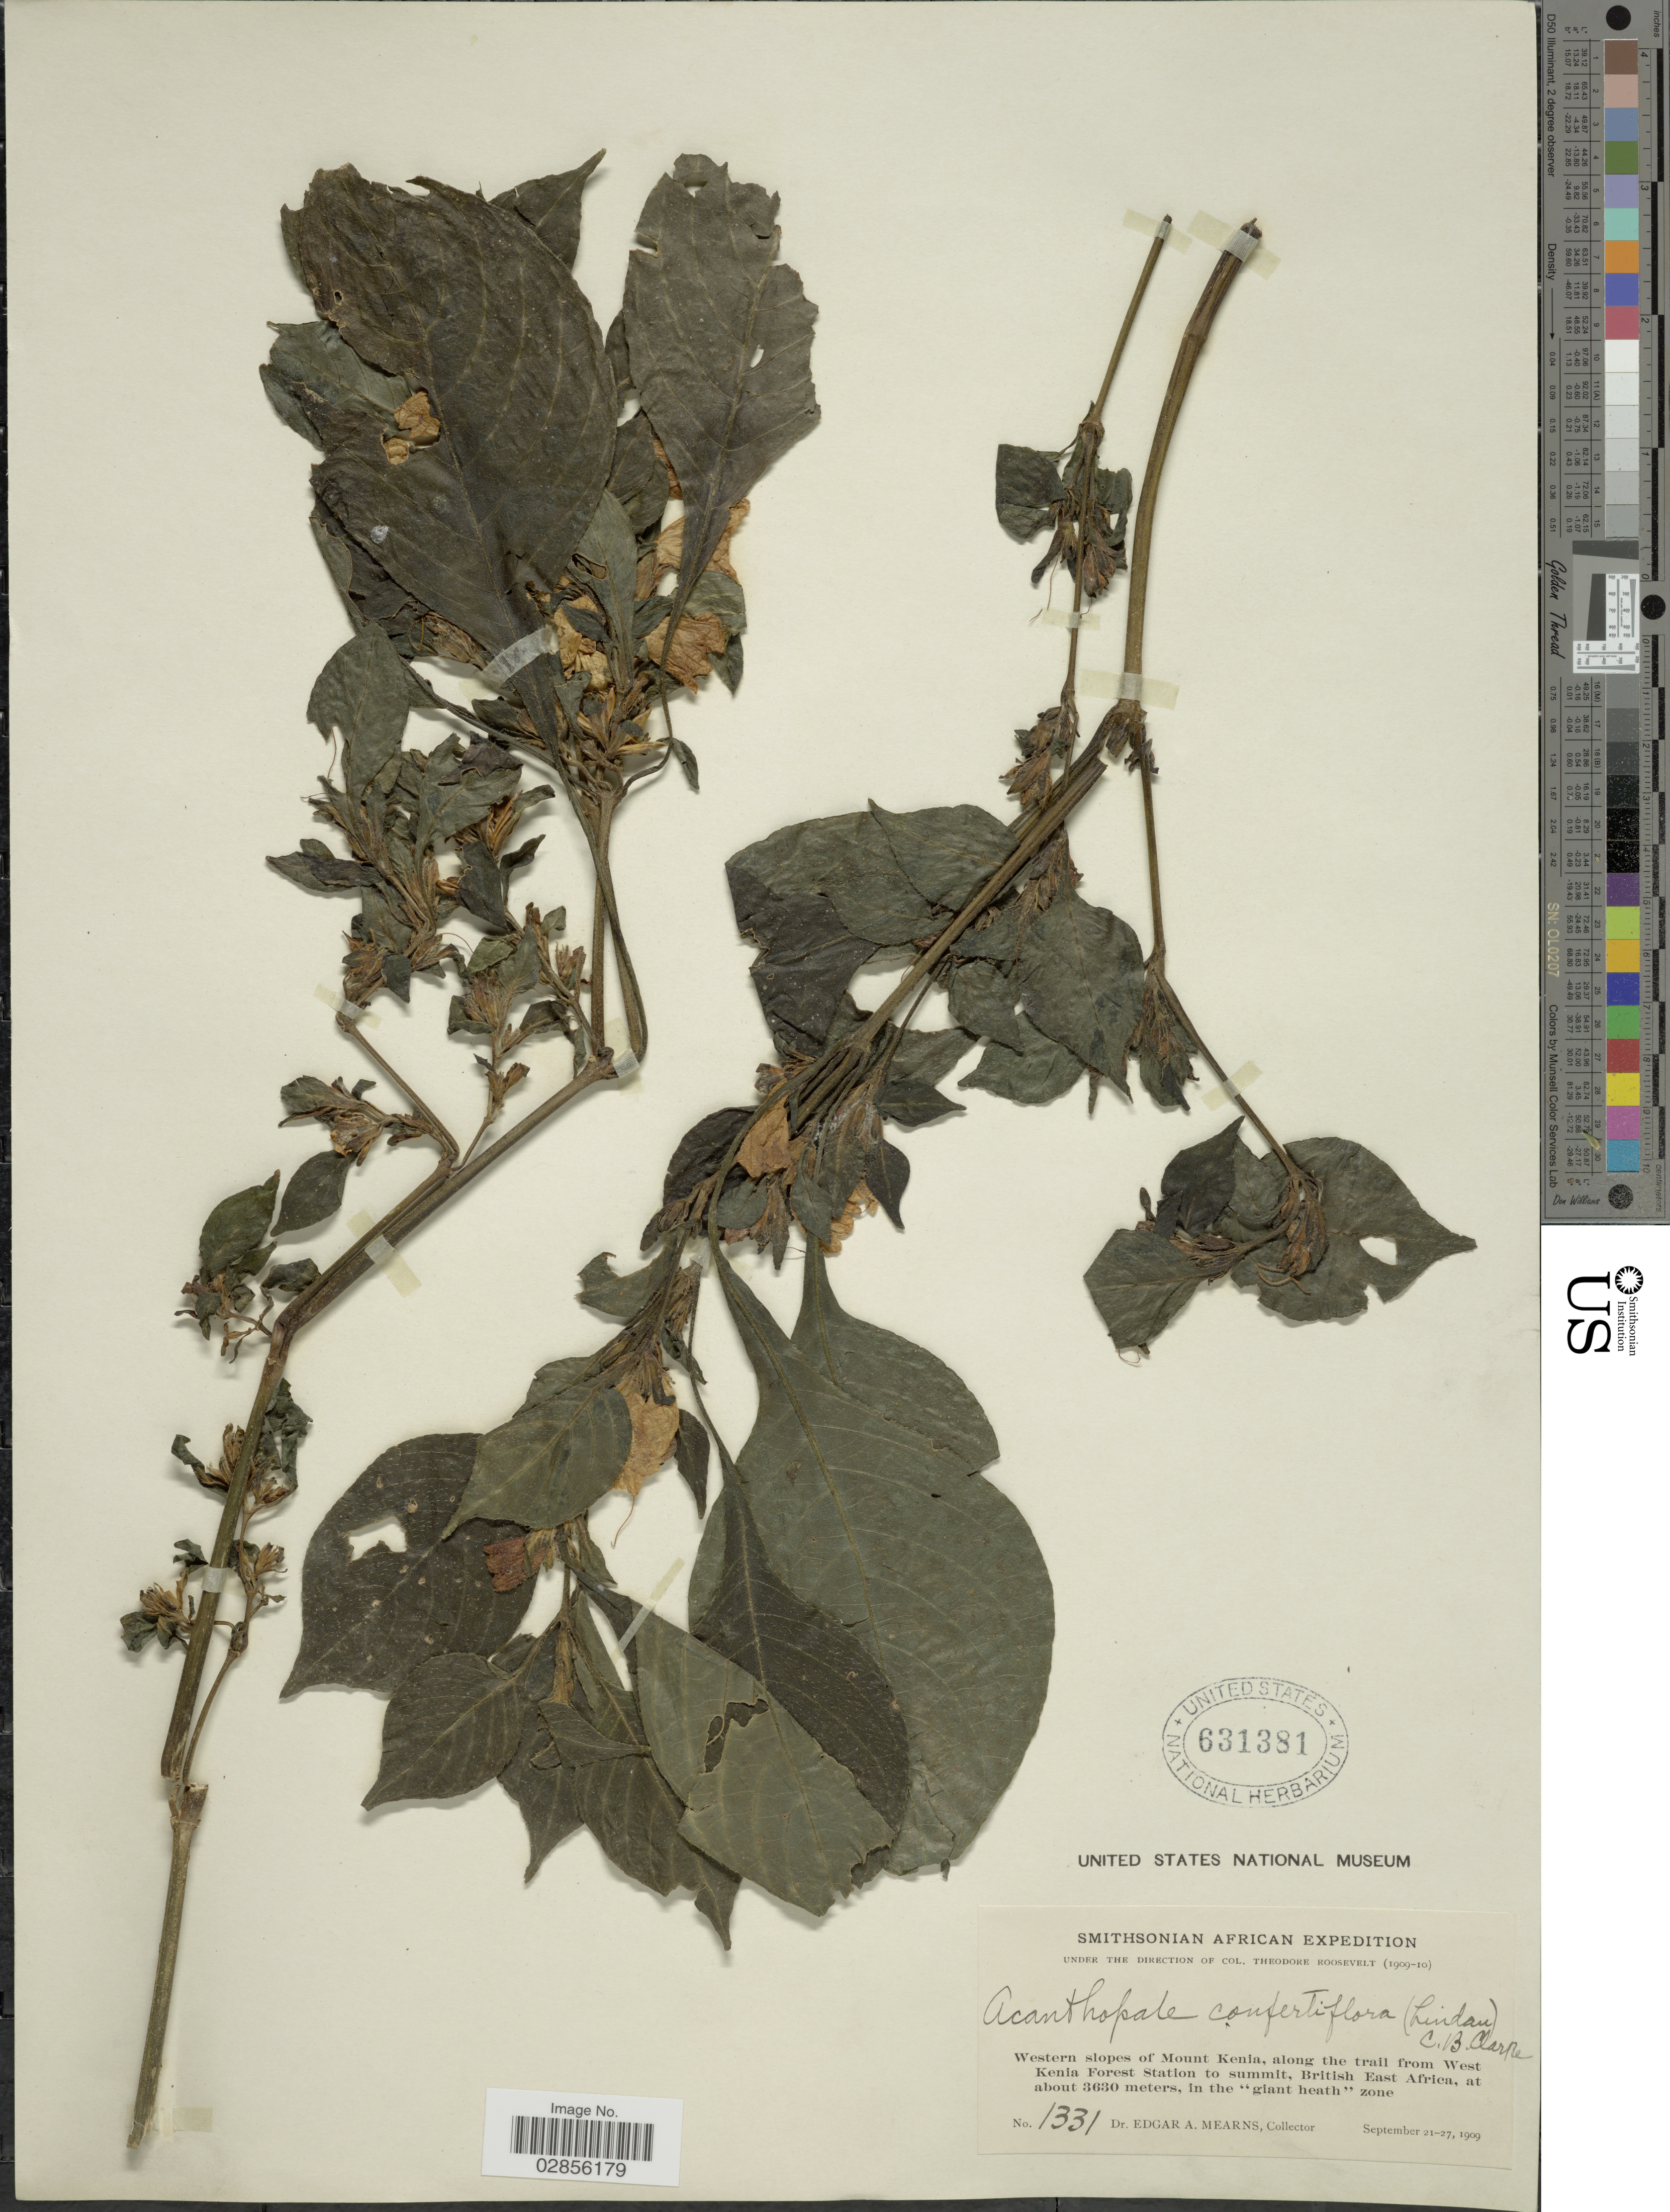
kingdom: Plantae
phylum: Tracheophyta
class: Magnoliopsida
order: Lamiales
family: Acanthaceae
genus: Acanthopale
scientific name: Acanthopale confertiflora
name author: (Lindau) C.B. Clarke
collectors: E. A. Mearns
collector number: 1331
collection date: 1909-09-21/1909-09-27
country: Kenya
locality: Western slopes of Mount Kenia, along the trail from West Kenia Forest Station to summit, British East Africa, in the "giant health" zone.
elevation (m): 3630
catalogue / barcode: US 631381